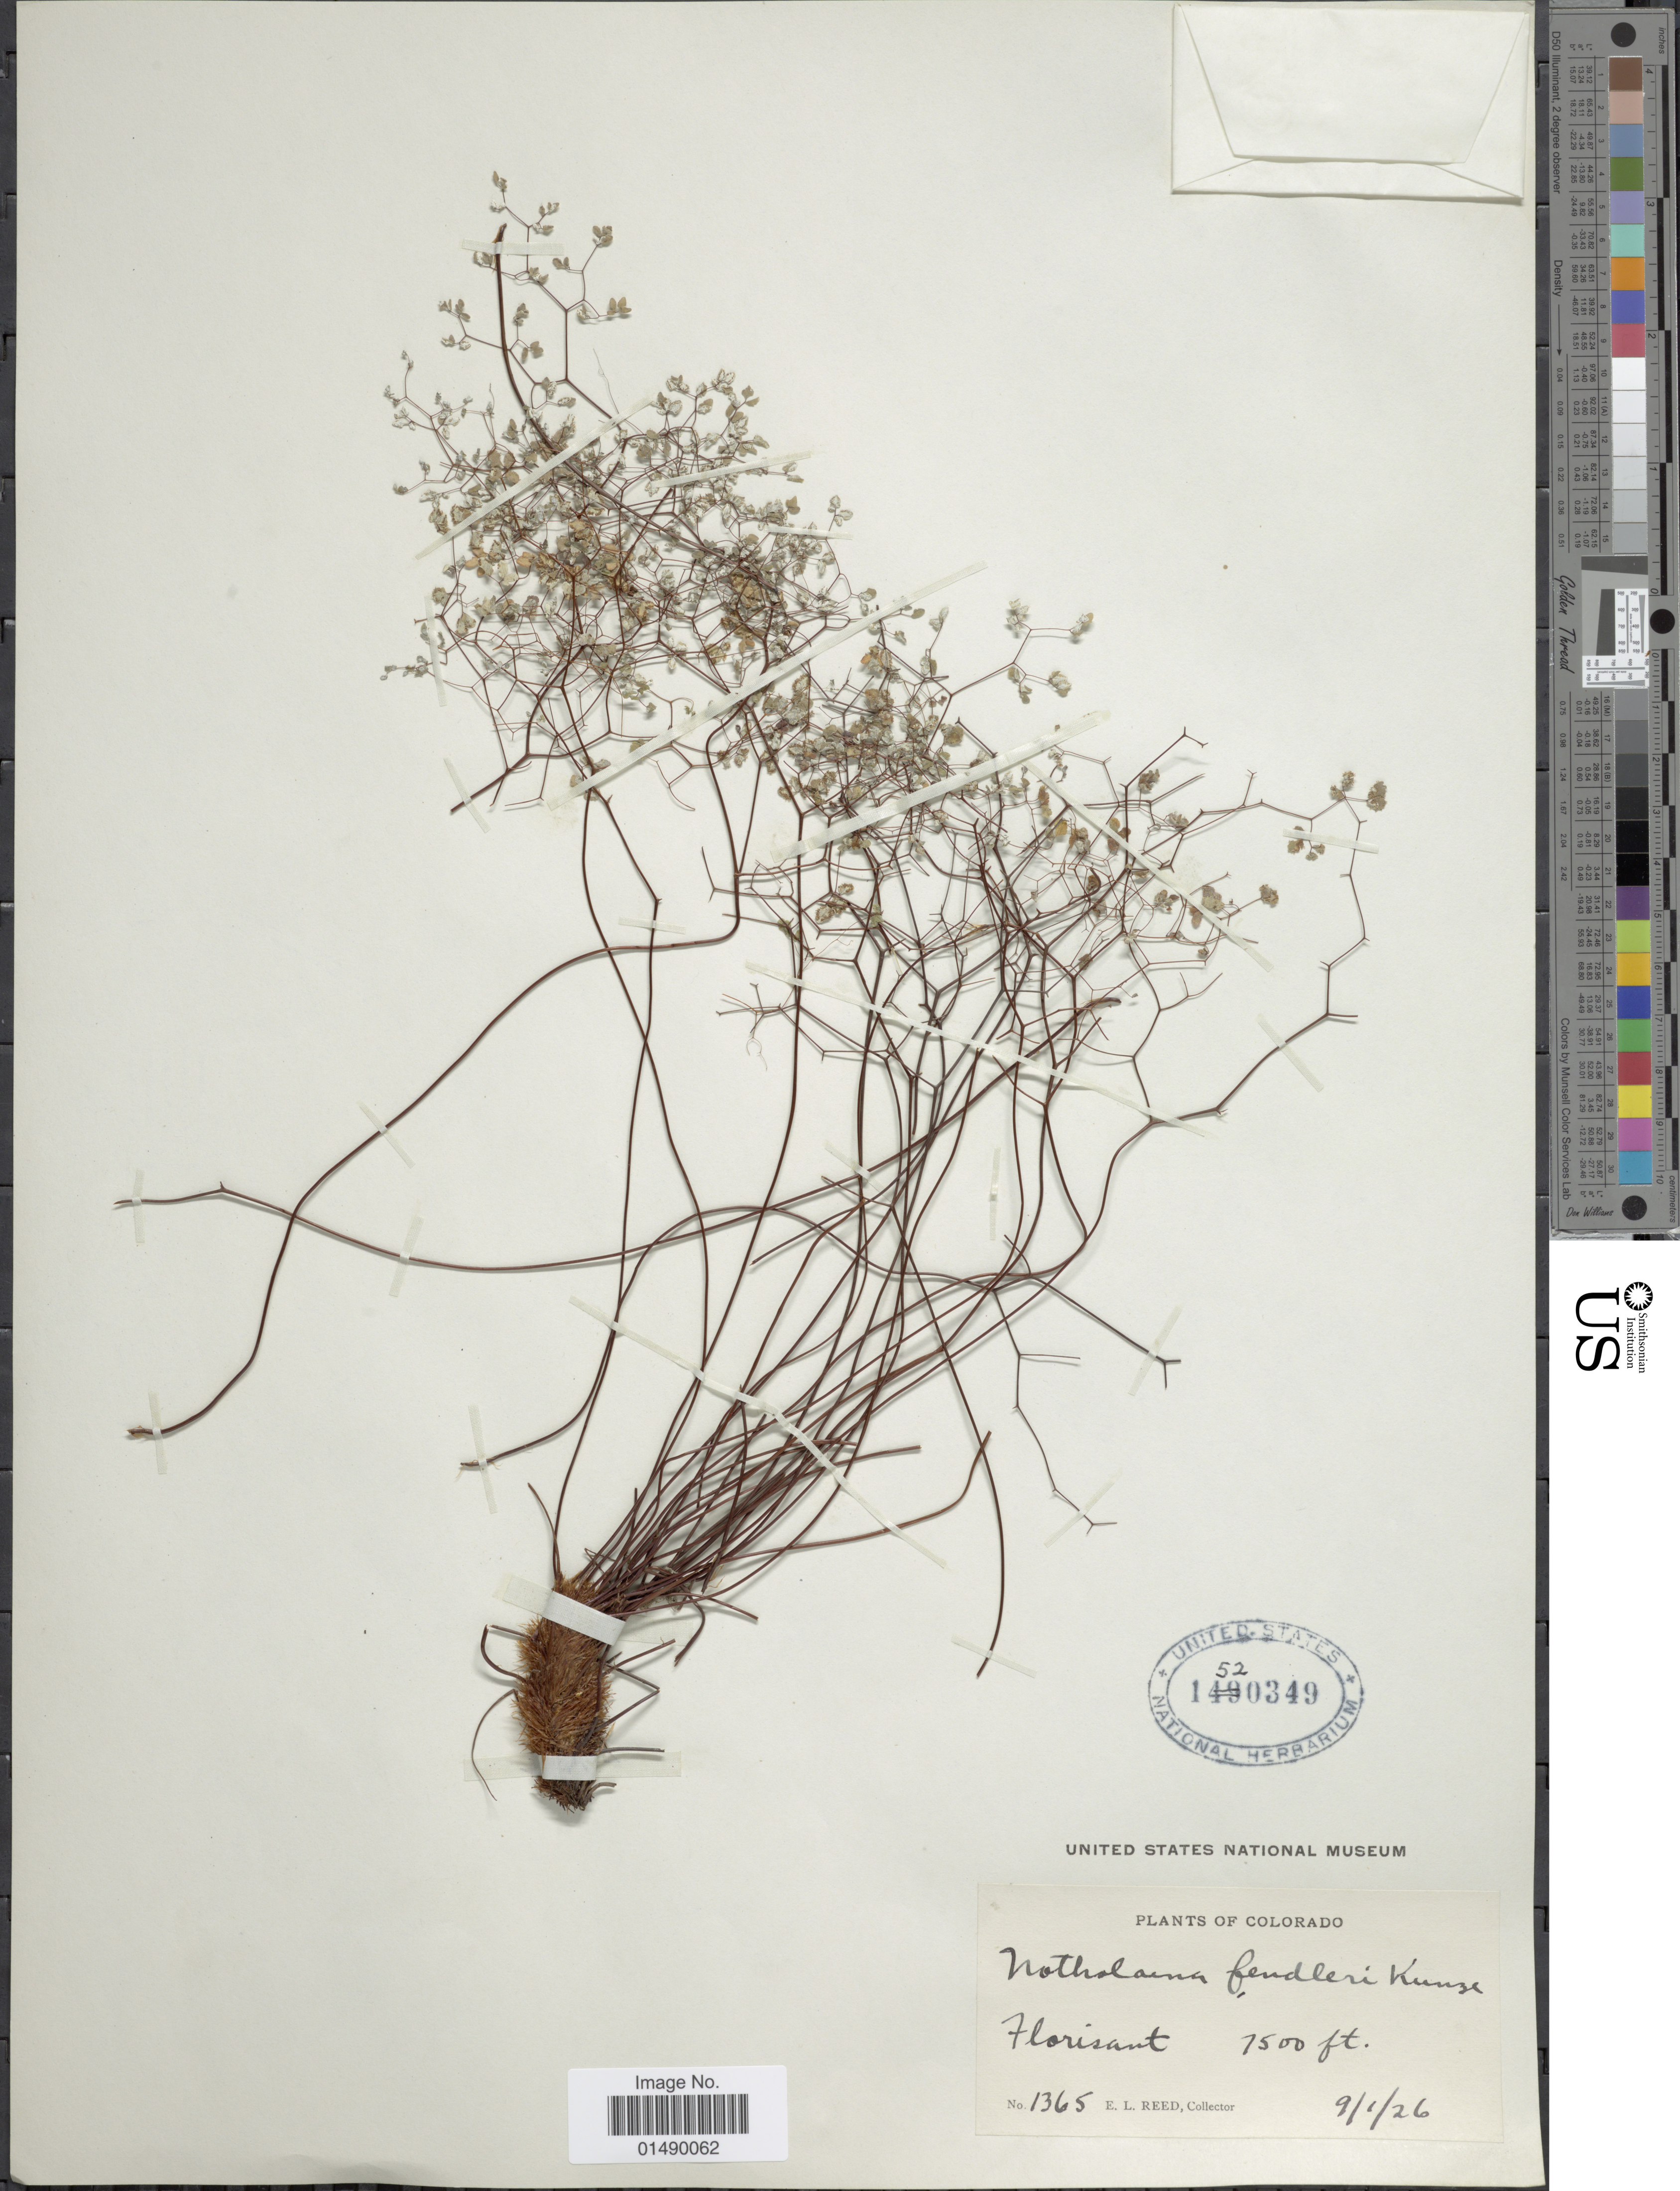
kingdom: Plantae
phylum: Tracheophyta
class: Polypodiopsida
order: Polypodiales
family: Pteridaceae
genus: Argyrochosma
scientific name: Argyrochosma fendleri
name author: (Kunze) Windham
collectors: E. Reed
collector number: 1365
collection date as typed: Transcribed d/m/y: 1/9/26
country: United States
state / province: Colorado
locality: Colorado, Florisant.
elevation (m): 2286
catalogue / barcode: US 1520349